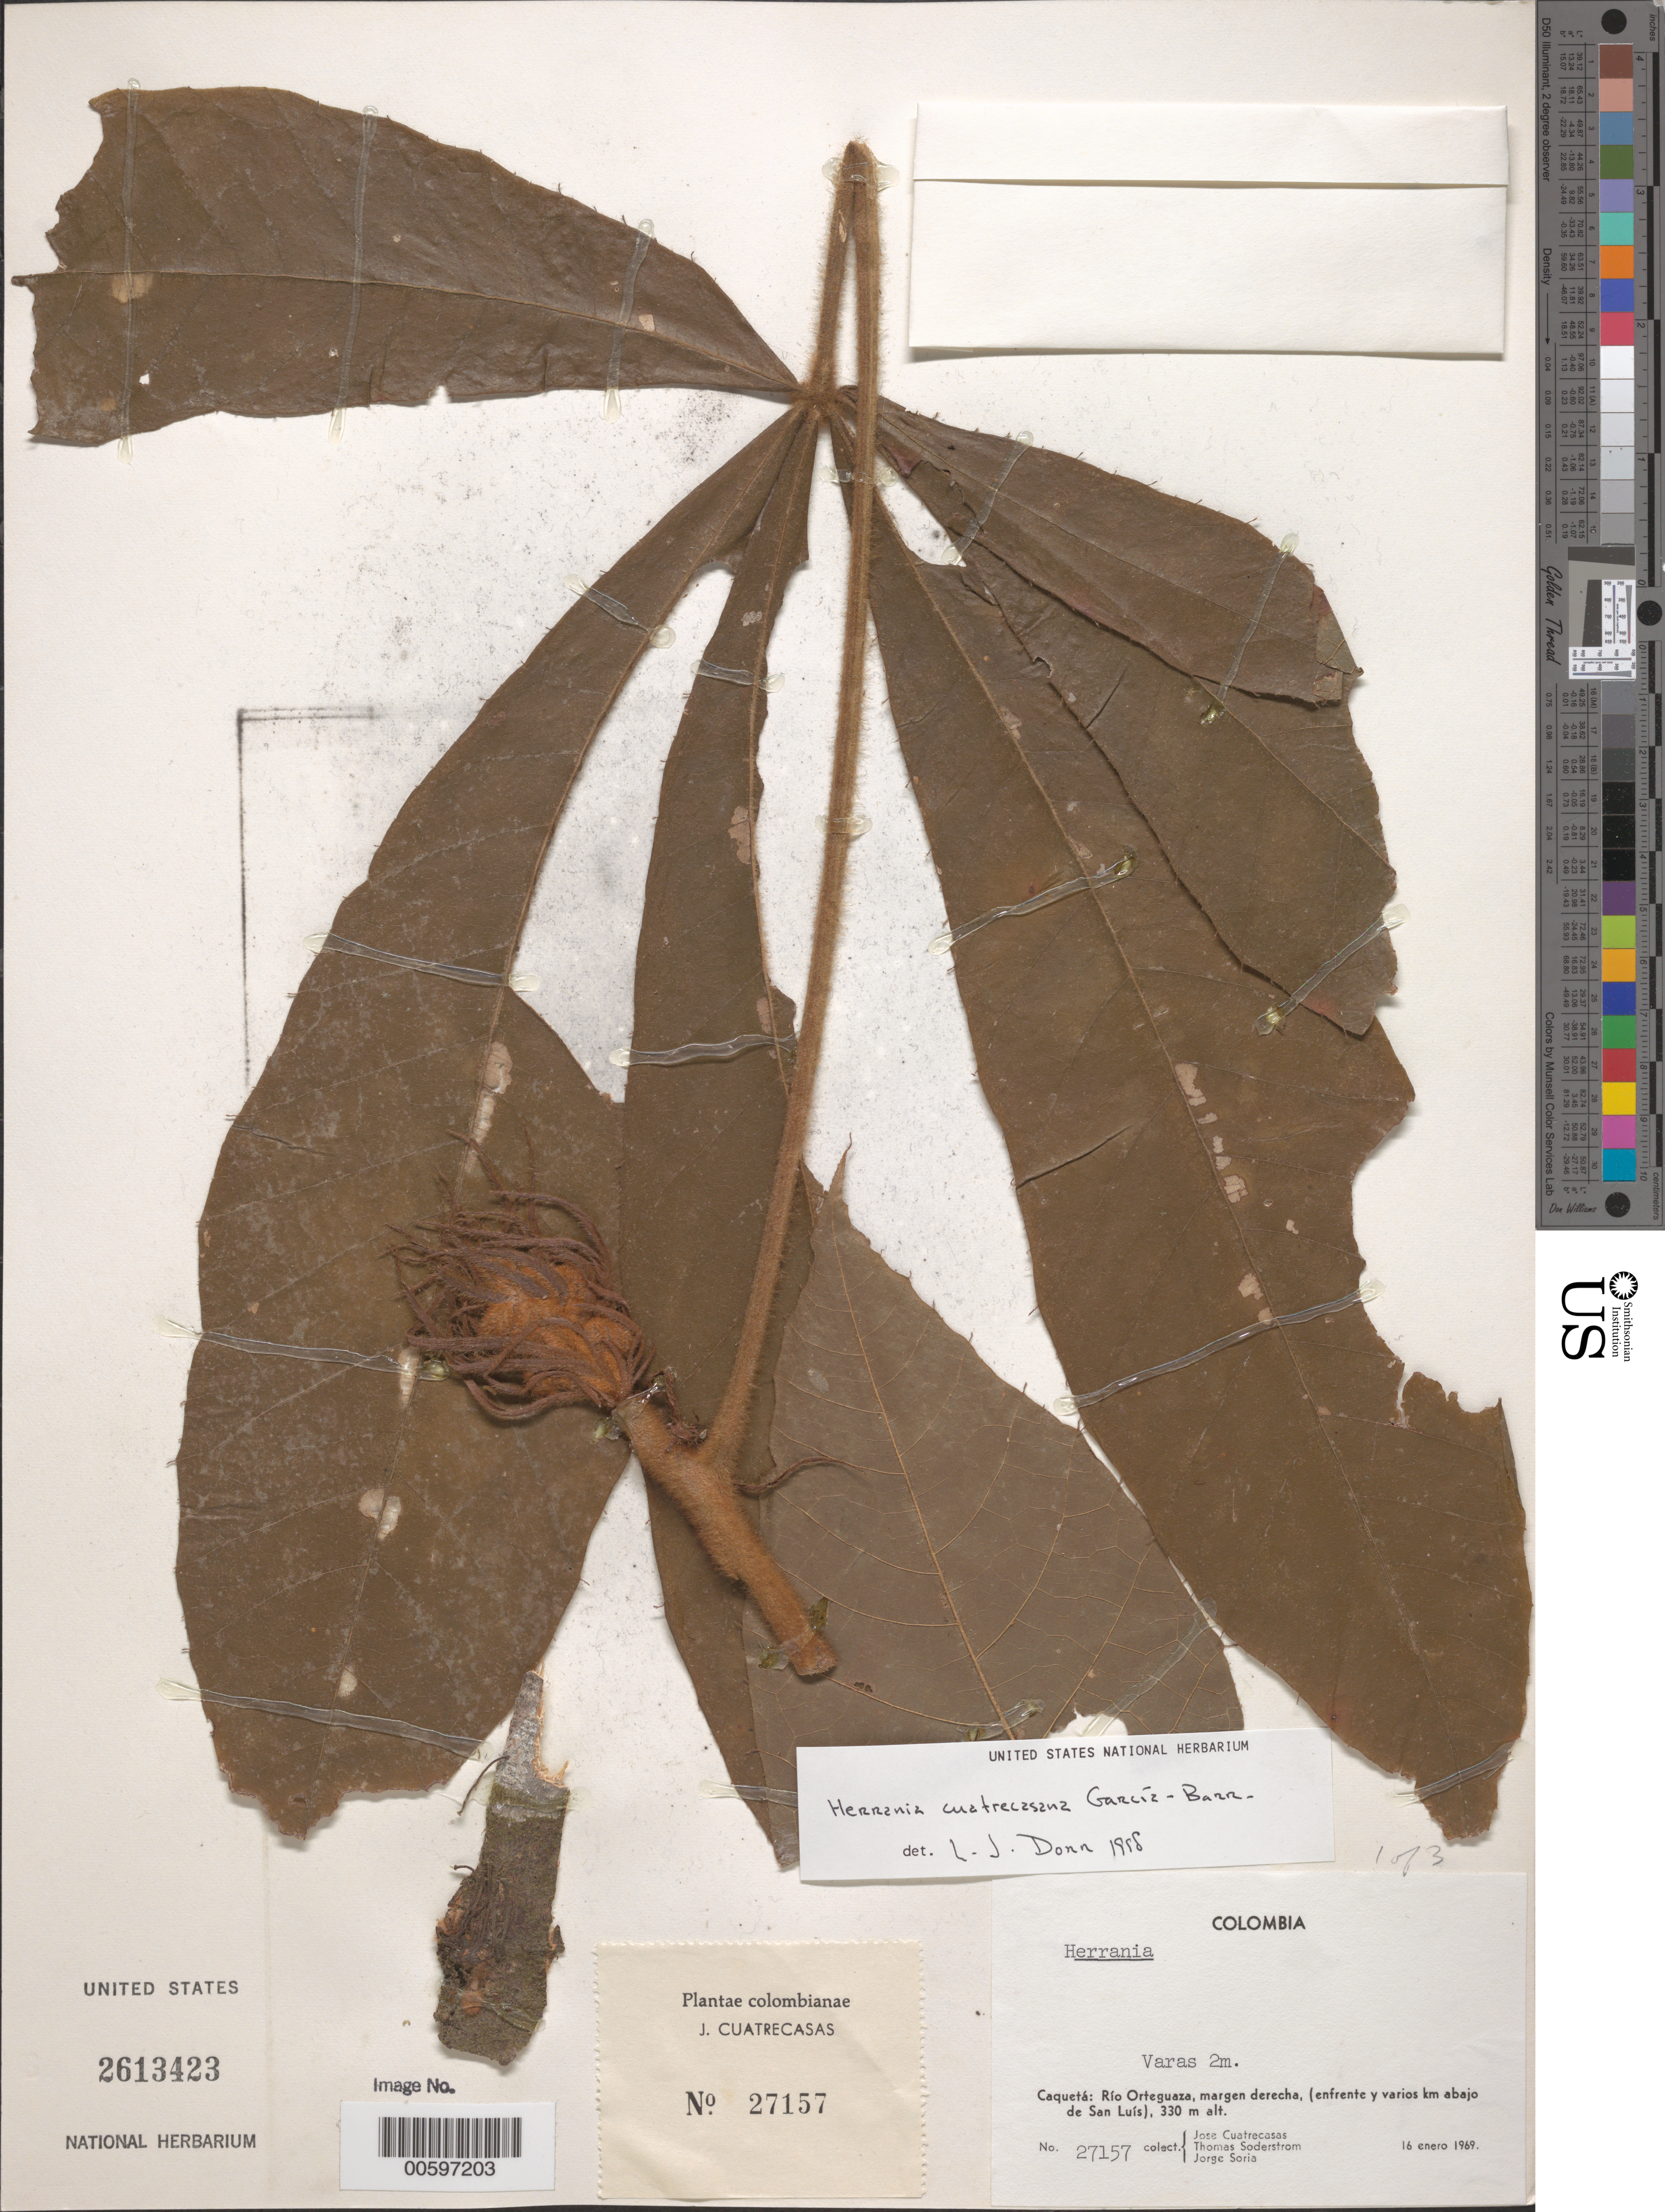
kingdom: Plantae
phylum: Tracheophyta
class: Magnoliopsida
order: Malvales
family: Malvaceae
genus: Herrania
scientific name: Herrania nitida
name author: (Poepp.) R.E. Schult.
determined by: Colli-Silva, Matheus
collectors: J. Cuatrecasas, T. R. Soderstrom & J. Soria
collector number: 27157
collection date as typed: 16 Jan 1969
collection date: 1969-01-16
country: Colombia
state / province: Caquetá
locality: Rio Ortequaza, Margen Derecha, (Enfrente y Varios km Abajo de San Luis)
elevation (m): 330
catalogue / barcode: US 2613423